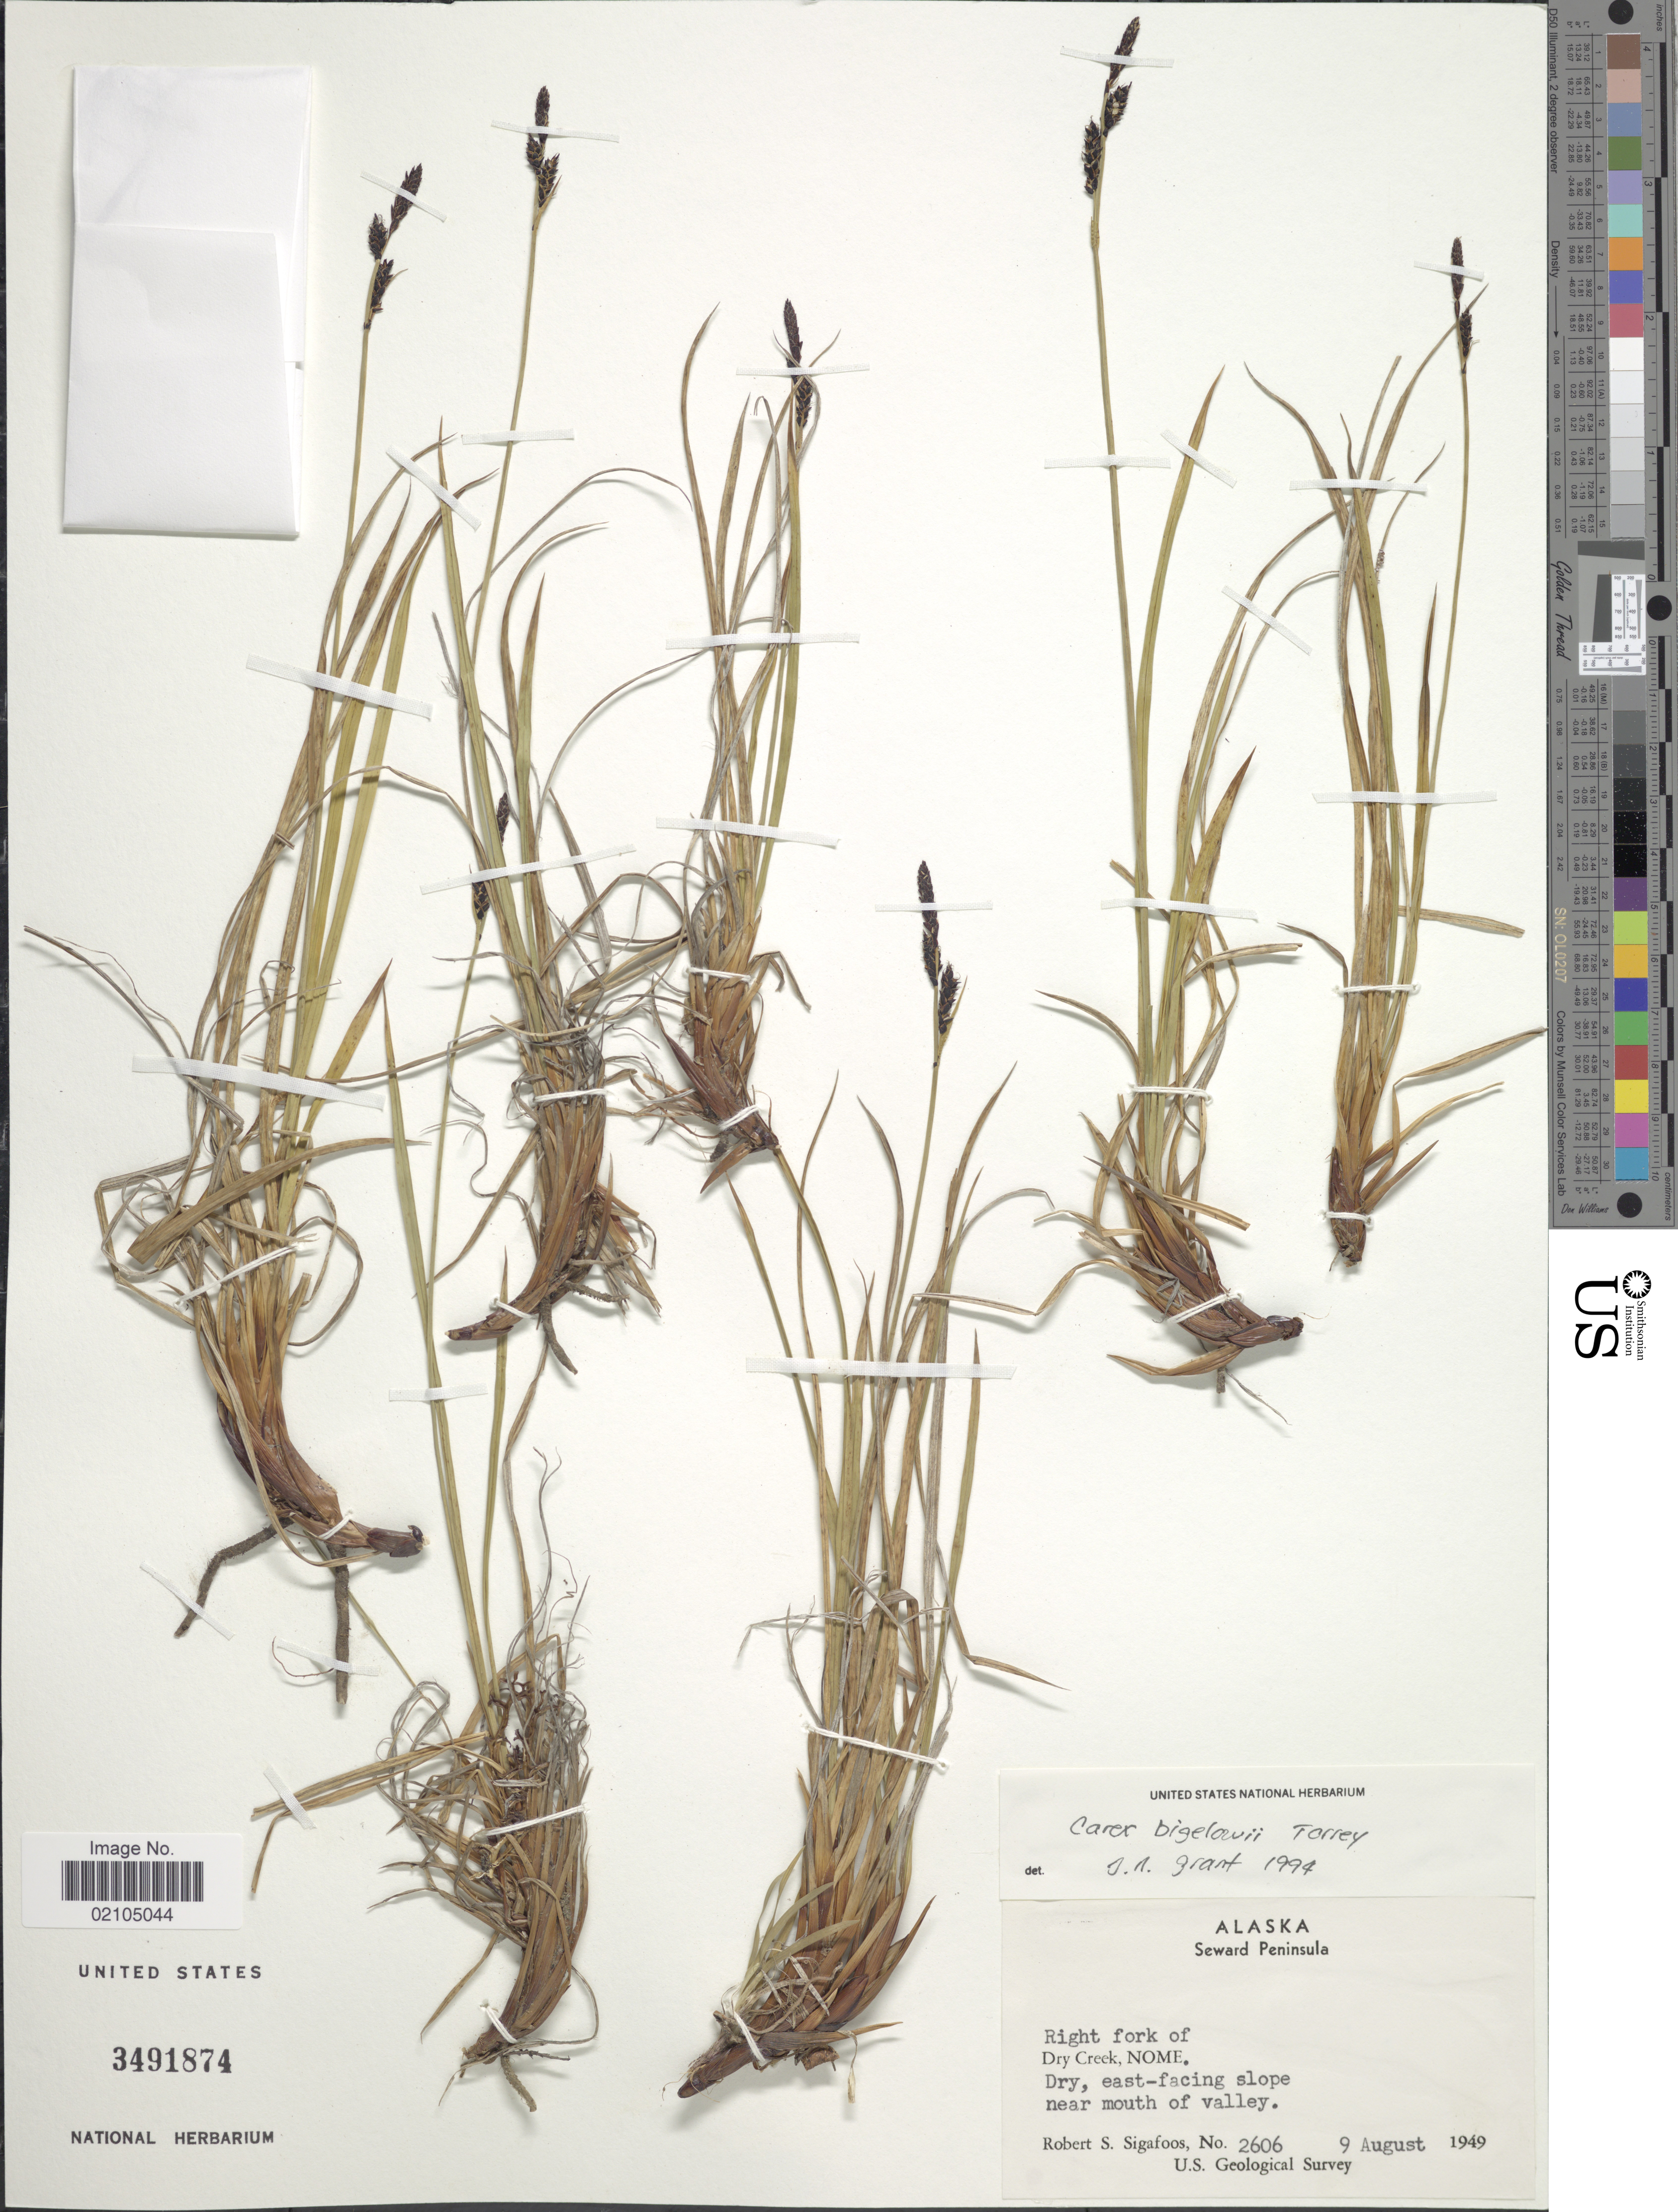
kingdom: Plantae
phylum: Tracheophyta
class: Liliopsida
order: Poales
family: Cyperaceae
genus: Carex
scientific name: Carex bigelowii subsp. lugens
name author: (Holm) T.V. Egorova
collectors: R. Sigafoos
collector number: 2606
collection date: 1949-08-09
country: United States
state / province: Alaska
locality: Seward Peninsula. Right fork of Dry Creek, Nome. Dry, east-facing slope near mouth of valley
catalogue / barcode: US 3491874